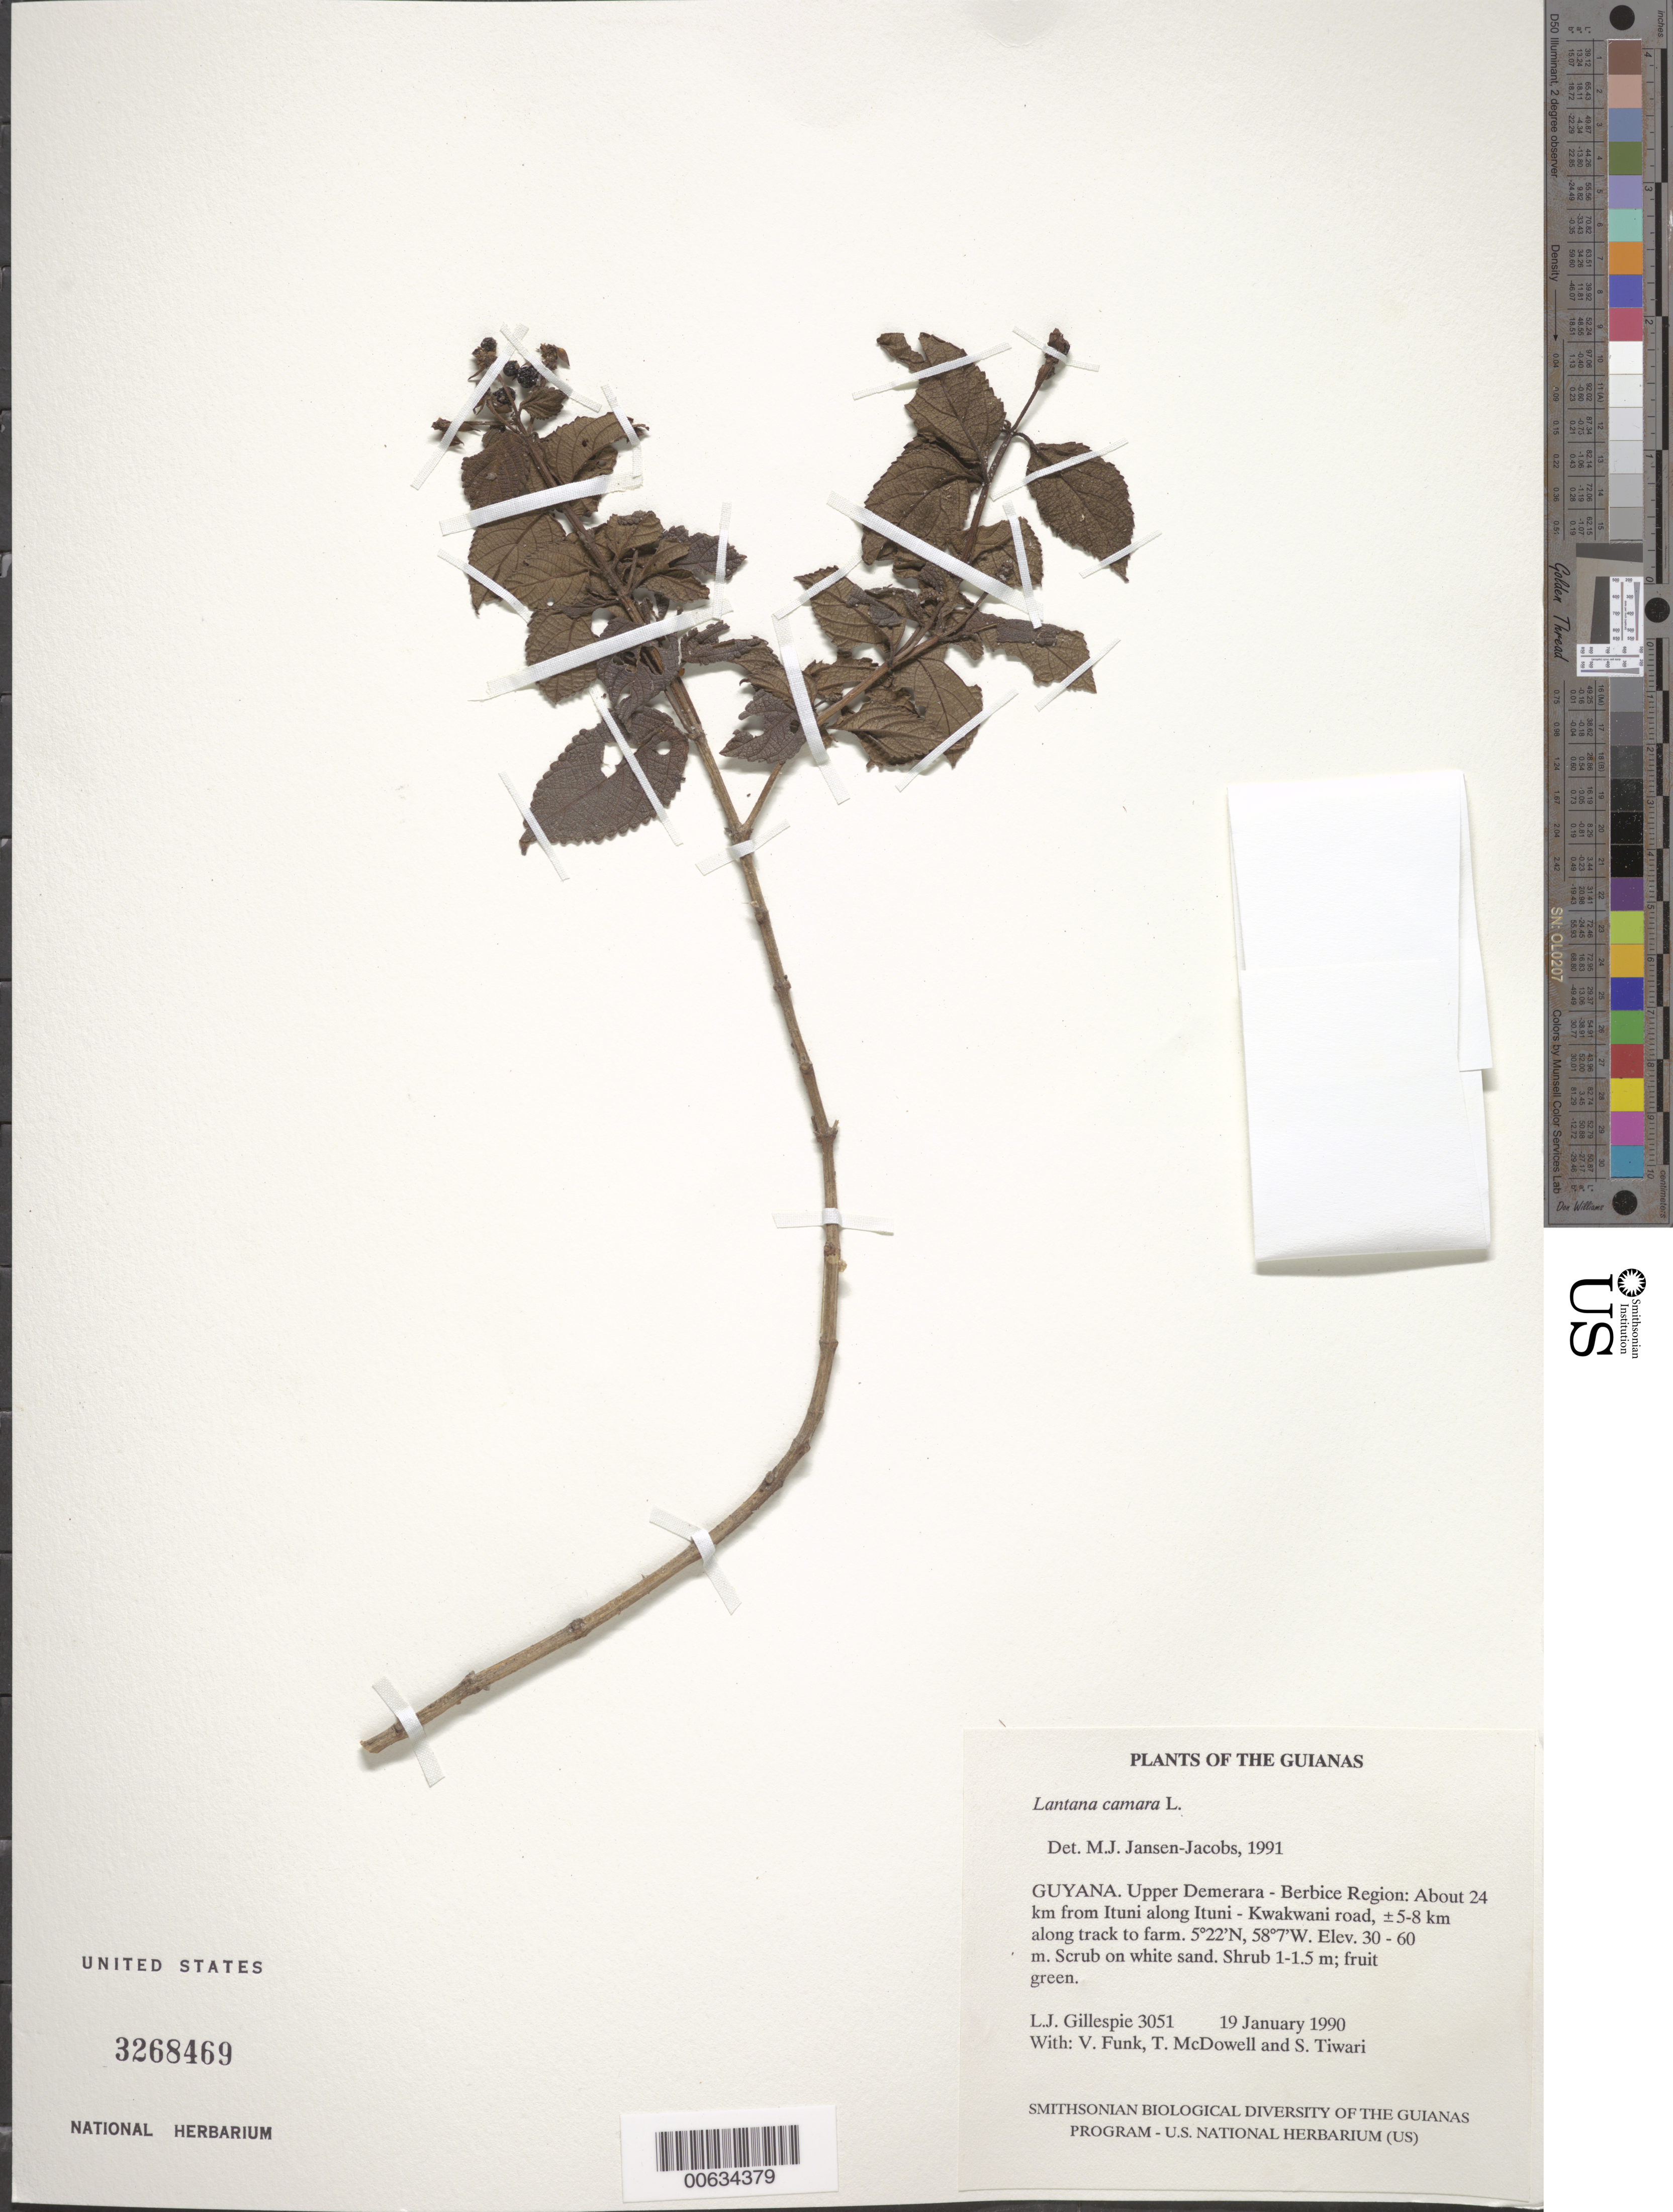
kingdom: Plantae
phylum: Tracheophyta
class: Magnoliopsida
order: Lamiales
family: Verbenaceae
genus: Lantana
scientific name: Lantana camara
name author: L.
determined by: Jansen-Jacobs, M. J., (U), Nationaal Herbarium Nederland, Utrecht University branch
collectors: L. J. Gillespie, V. Funk, T. McDowell & S. Tiwari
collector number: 3051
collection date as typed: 19 January 1990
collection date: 1990-01-19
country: Guyana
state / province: U. Demerara-Berbice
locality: About 24 km from Ituni along Ituni - Kwakwani road, ±5-8 km along track to farm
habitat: Scrub on white sand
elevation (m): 30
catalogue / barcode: US 3268469